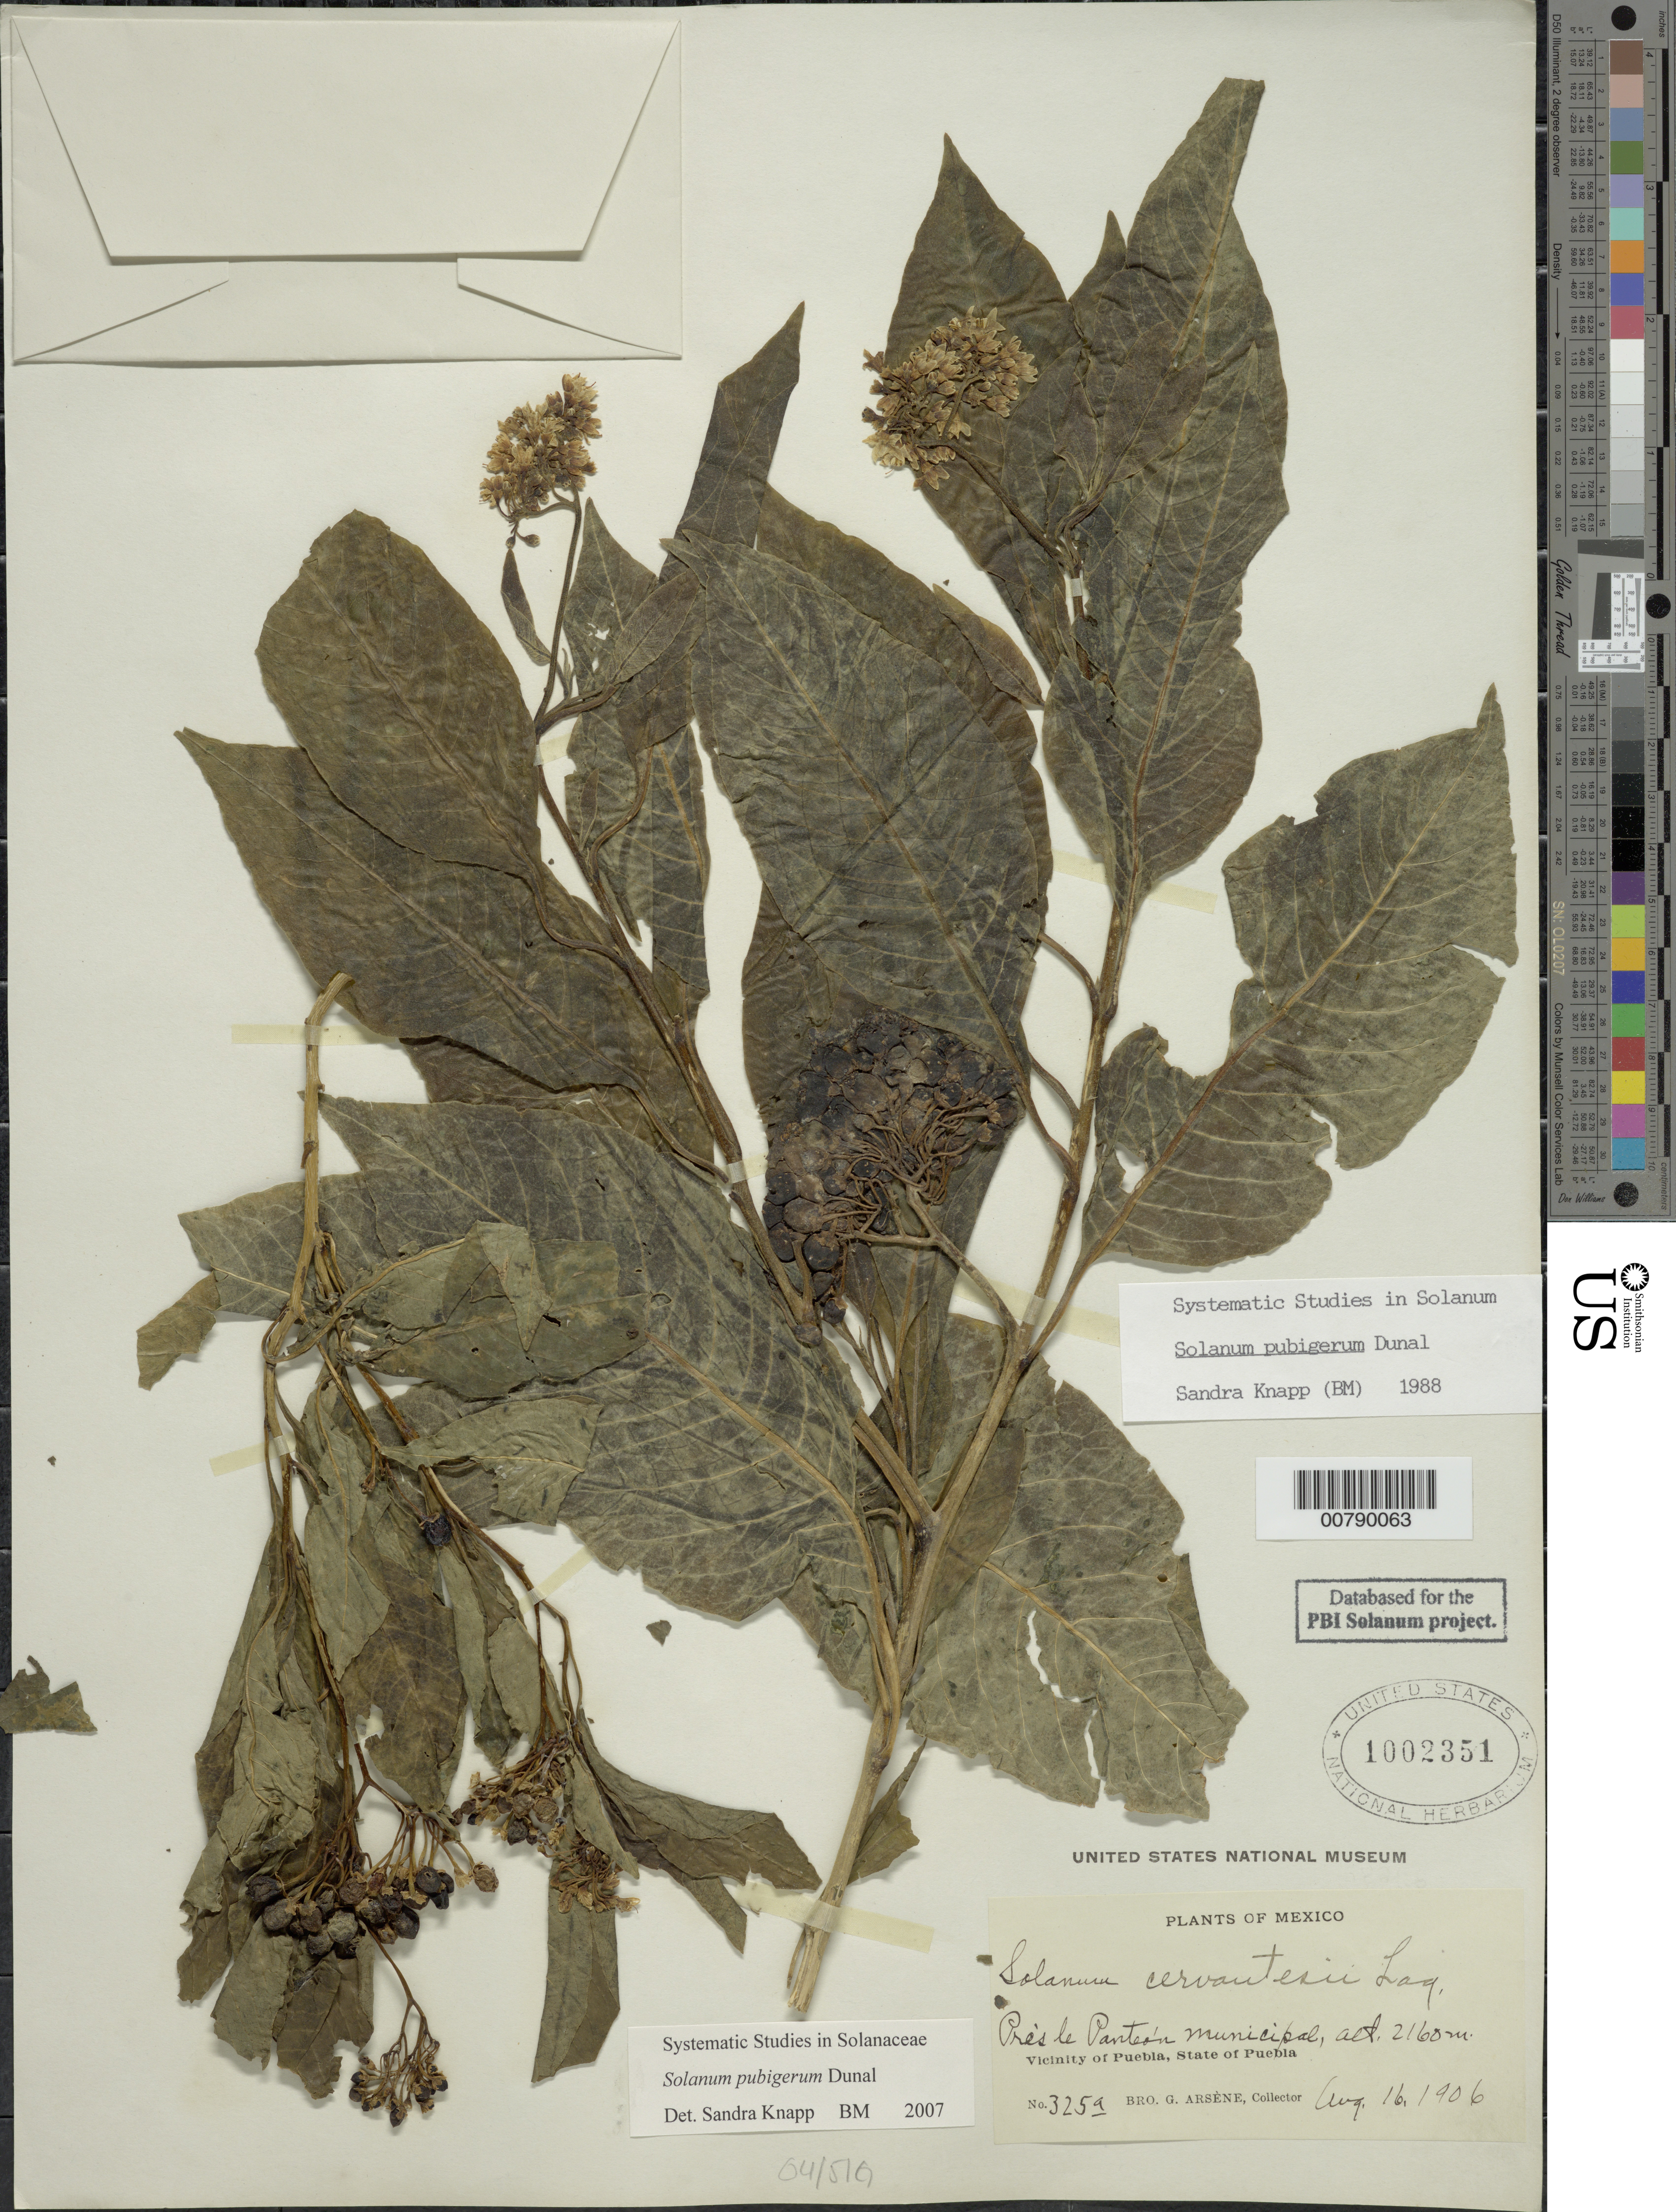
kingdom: Plantae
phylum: Tracheophyta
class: Magnoliopsida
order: Solanales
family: Solanaceae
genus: Solanum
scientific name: Solanum pubigerum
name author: Dunal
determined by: Knapp, S. D.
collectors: Bro. G. Arsène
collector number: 325a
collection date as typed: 16 Jul 1906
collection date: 1906-07-16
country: Mexico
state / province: Puebla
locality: pres le Panteon municipal. Vicinity of Puebla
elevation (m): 2160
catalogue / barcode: US 1002351